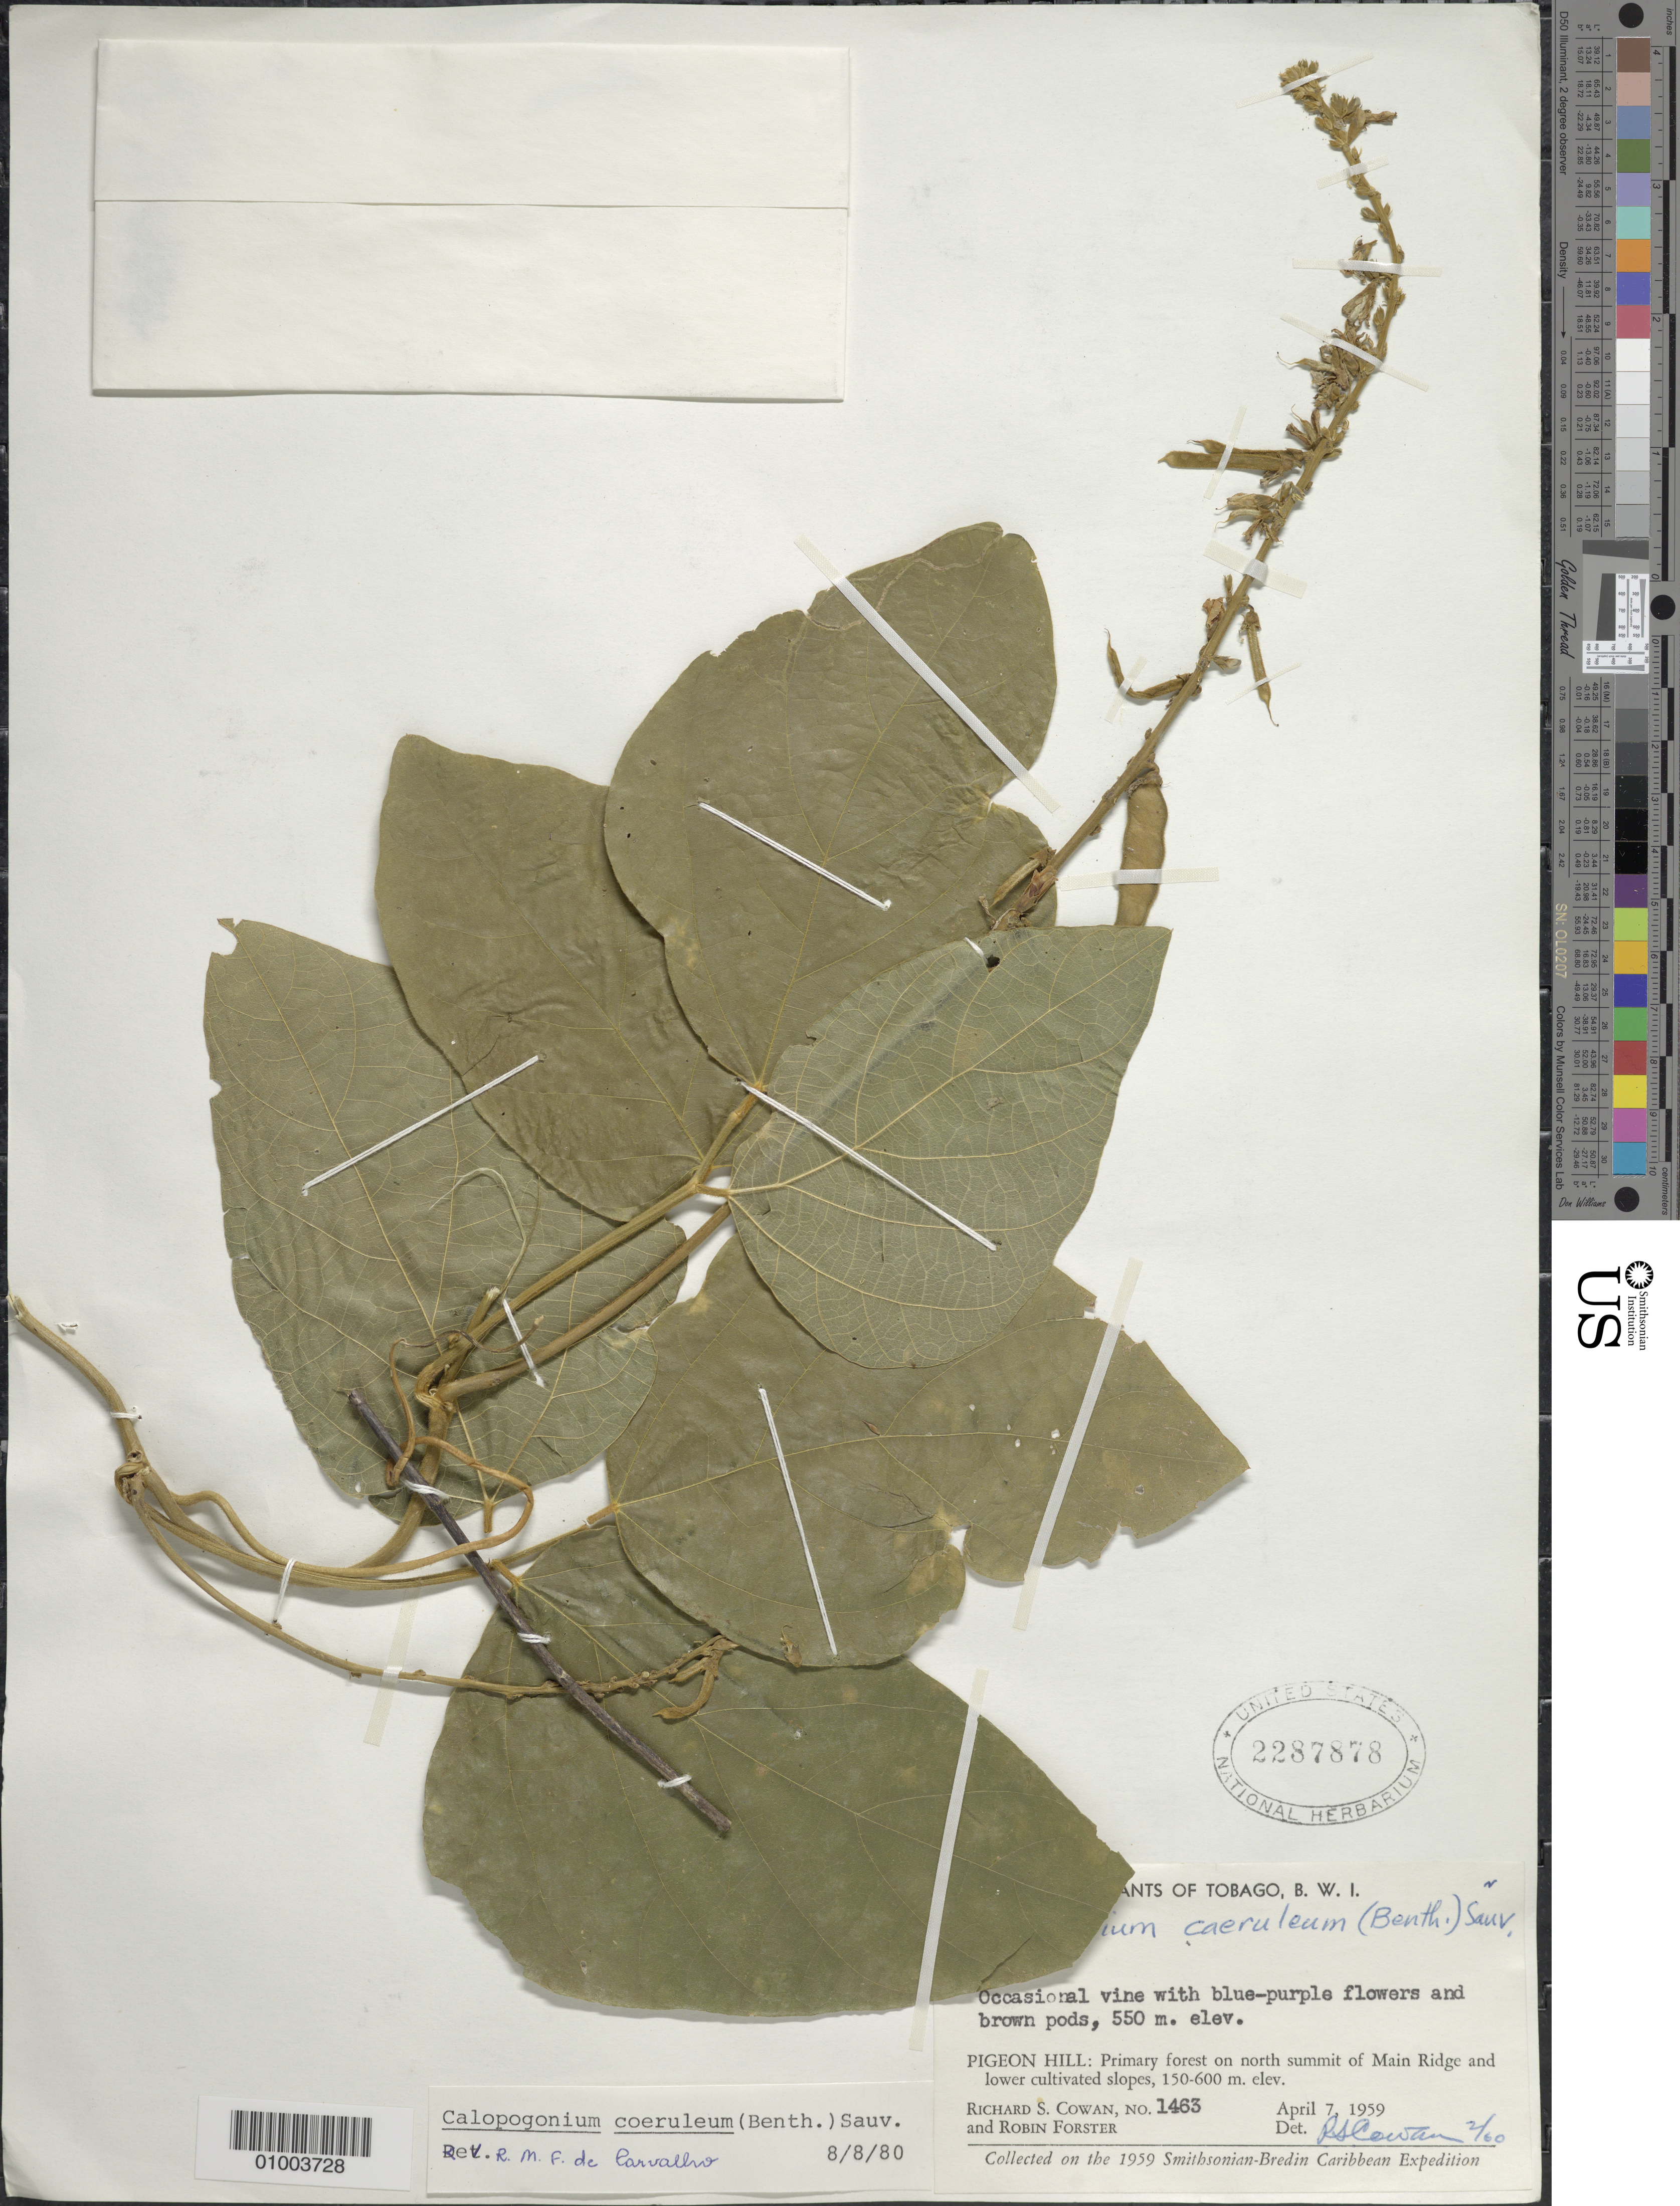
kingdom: Plantae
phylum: Tracheophyta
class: Magnoliopsida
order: Fabales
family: Fabaceae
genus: Calopogonium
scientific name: Calopogonium caeruleum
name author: (Benth.) C. Wright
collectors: R. S. Cowan & R. Forster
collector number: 1463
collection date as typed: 07 Apr 1959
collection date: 1959-04-07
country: Trinidad and Tobago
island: Tobago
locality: Pigeon Hill: Primary forest on north summit of Main Ridge and lower cultivated slopes. Occasional vine with blue-purple flowers and brown pods.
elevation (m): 150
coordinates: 0 N, 0 E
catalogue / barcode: US 2287878